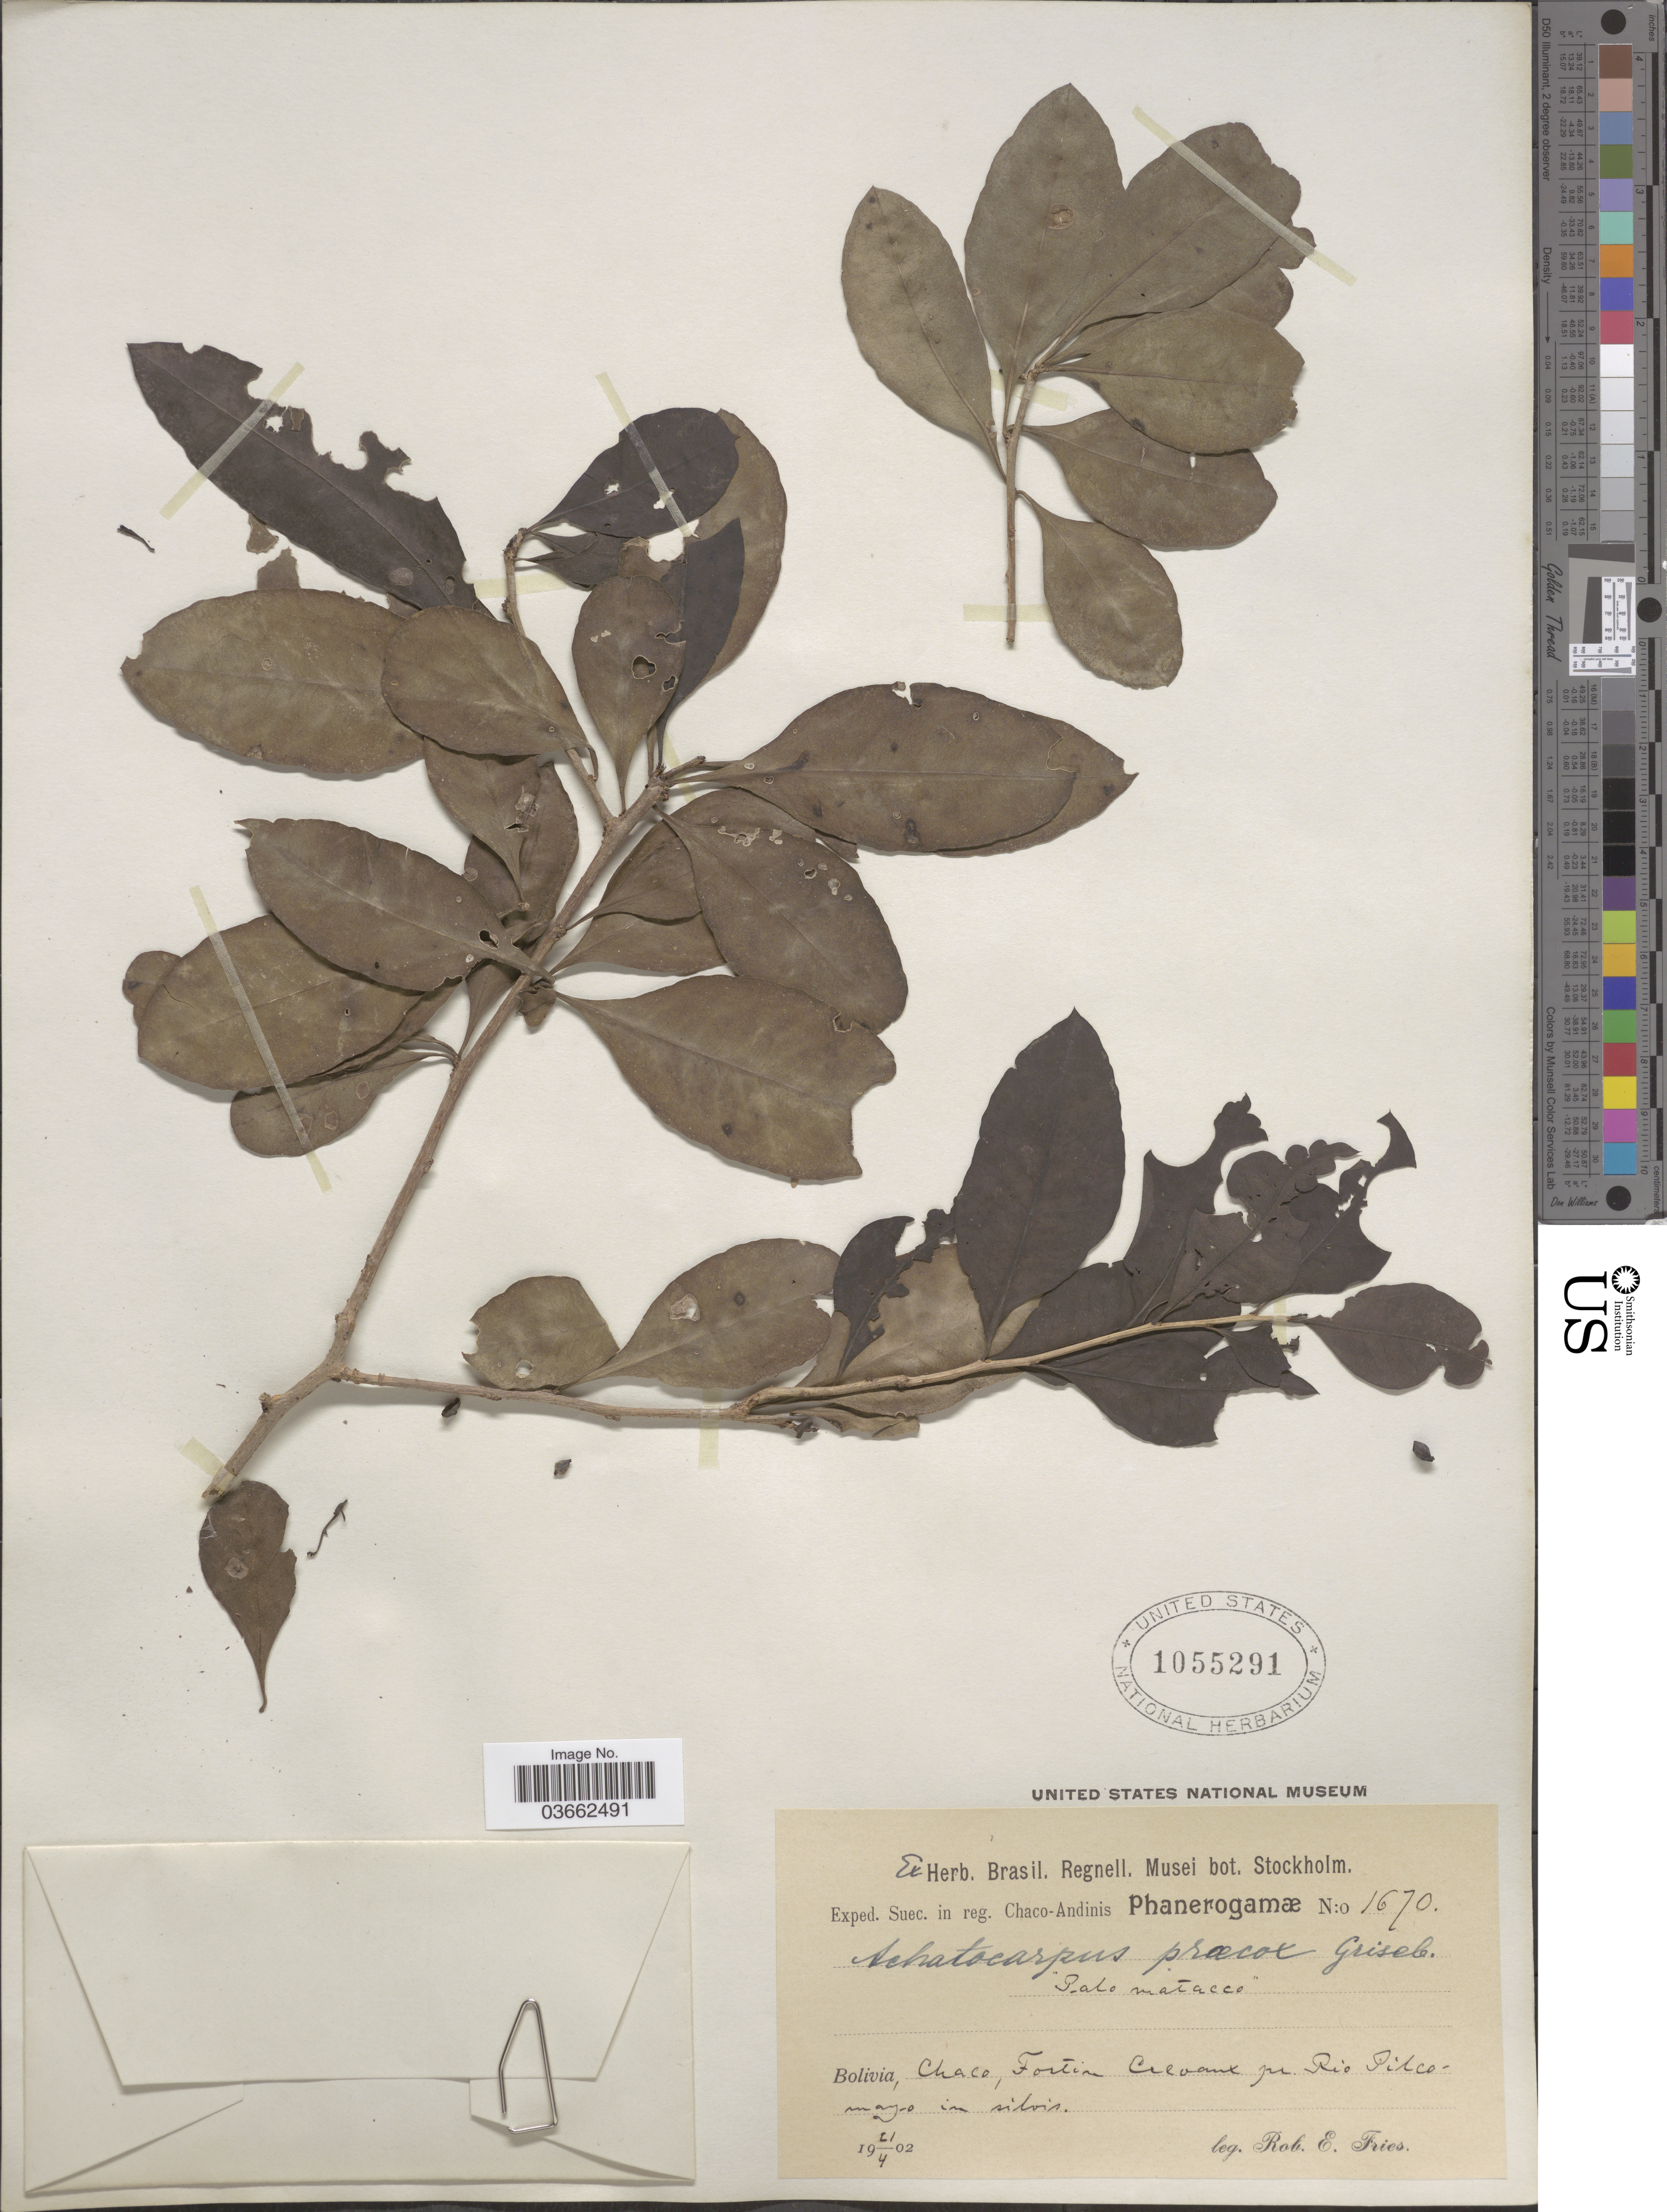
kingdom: Plantae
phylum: Tracheophyta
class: Magnoliopsida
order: Caryophyllales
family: Achatocarpaceae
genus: Achatocarpus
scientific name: Achatocarpus praecox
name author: Griseb.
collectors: R. E. Fries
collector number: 1670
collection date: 1902-04-21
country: Bolivia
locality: Chaco, Fortin Crevaux pr. Rio Pilcomayo in silvis.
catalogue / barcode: US 1055291